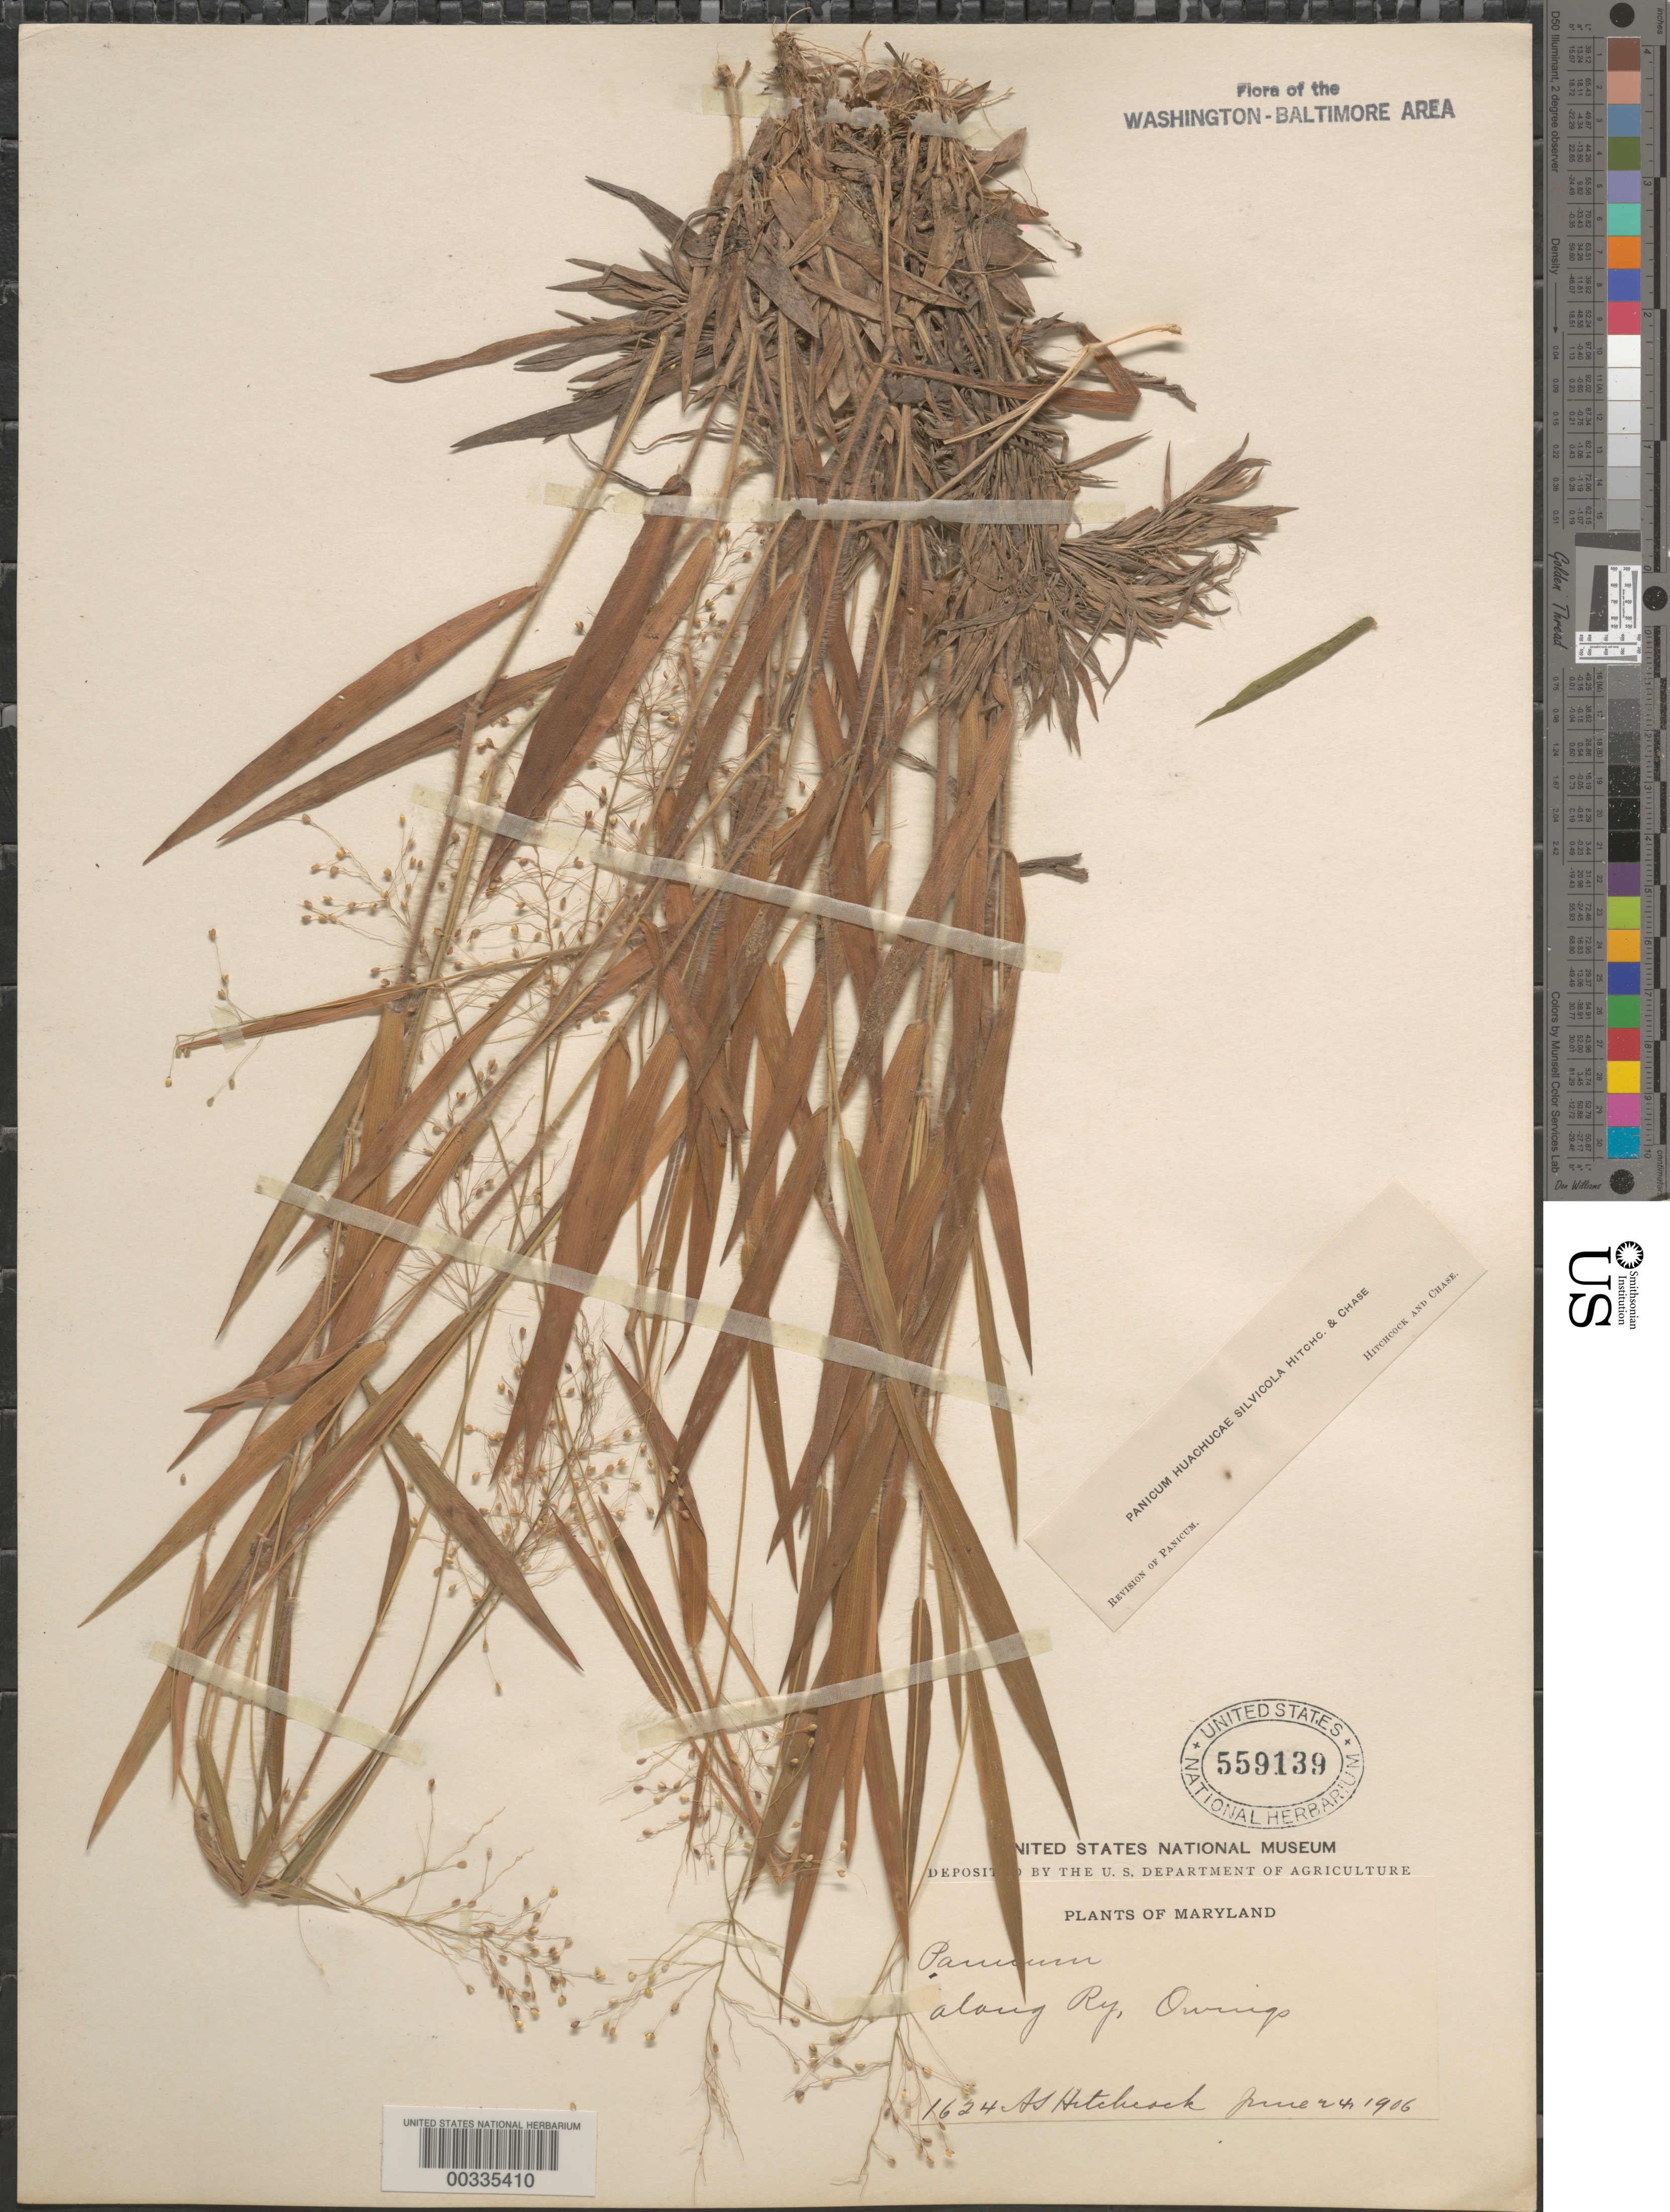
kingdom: Plantae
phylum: Tracheophyta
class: Liliopsida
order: Poales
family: Poaceae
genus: Dichanthelium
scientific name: Dichanthelium acuminatum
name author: (Sw.) Gould & C.A. Clark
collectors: A. S. Hitchcock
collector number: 1624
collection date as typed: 24 Jun 1906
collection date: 1906-06-24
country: United States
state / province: Maryland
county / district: Calvert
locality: Along Railway. Owings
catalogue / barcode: US 559139